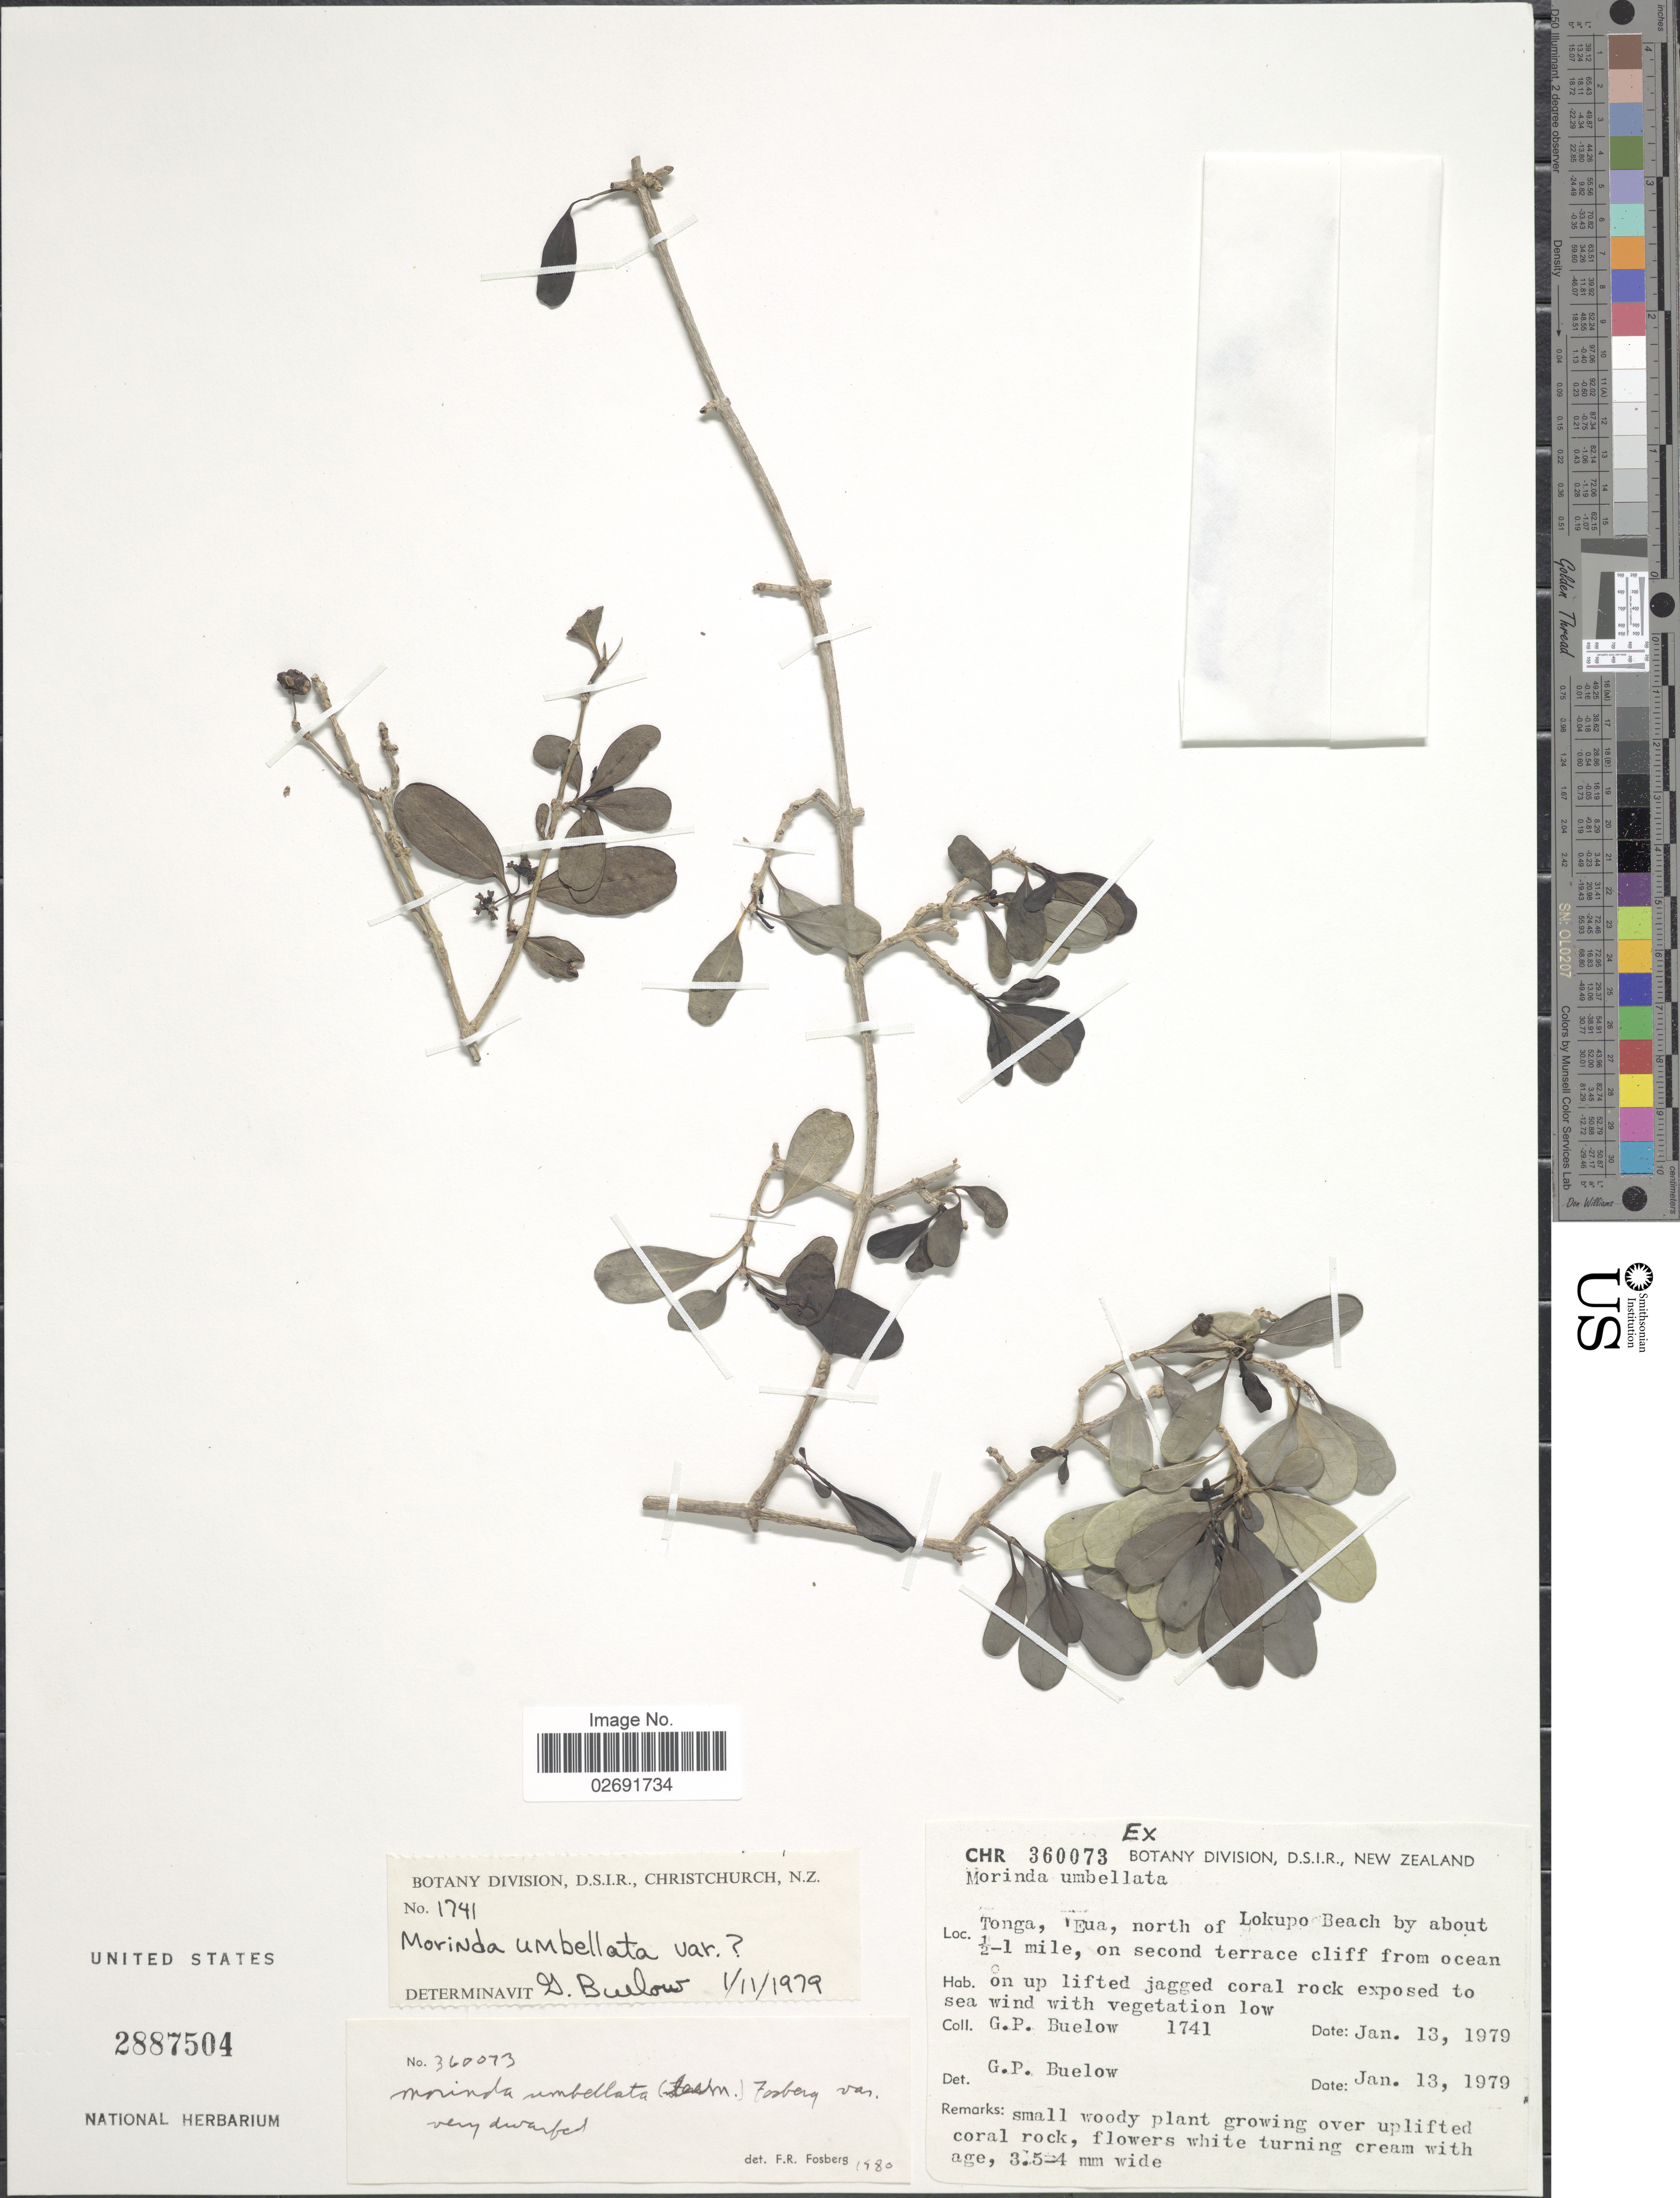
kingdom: Plantae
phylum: Tracheophyta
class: Magnoliopsida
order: Gentianales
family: Rubiaceae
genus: Gynochthodes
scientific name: Gynochthodes umbellata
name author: (L.) Razafim. & B. Bremer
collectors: G. Buelow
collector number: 1741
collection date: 1979-01-13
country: Tonga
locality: Eua, north of Lokupo Beach by about 1/2-1 mile, on second terrace cliff from ocean.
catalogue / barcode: US 2887504